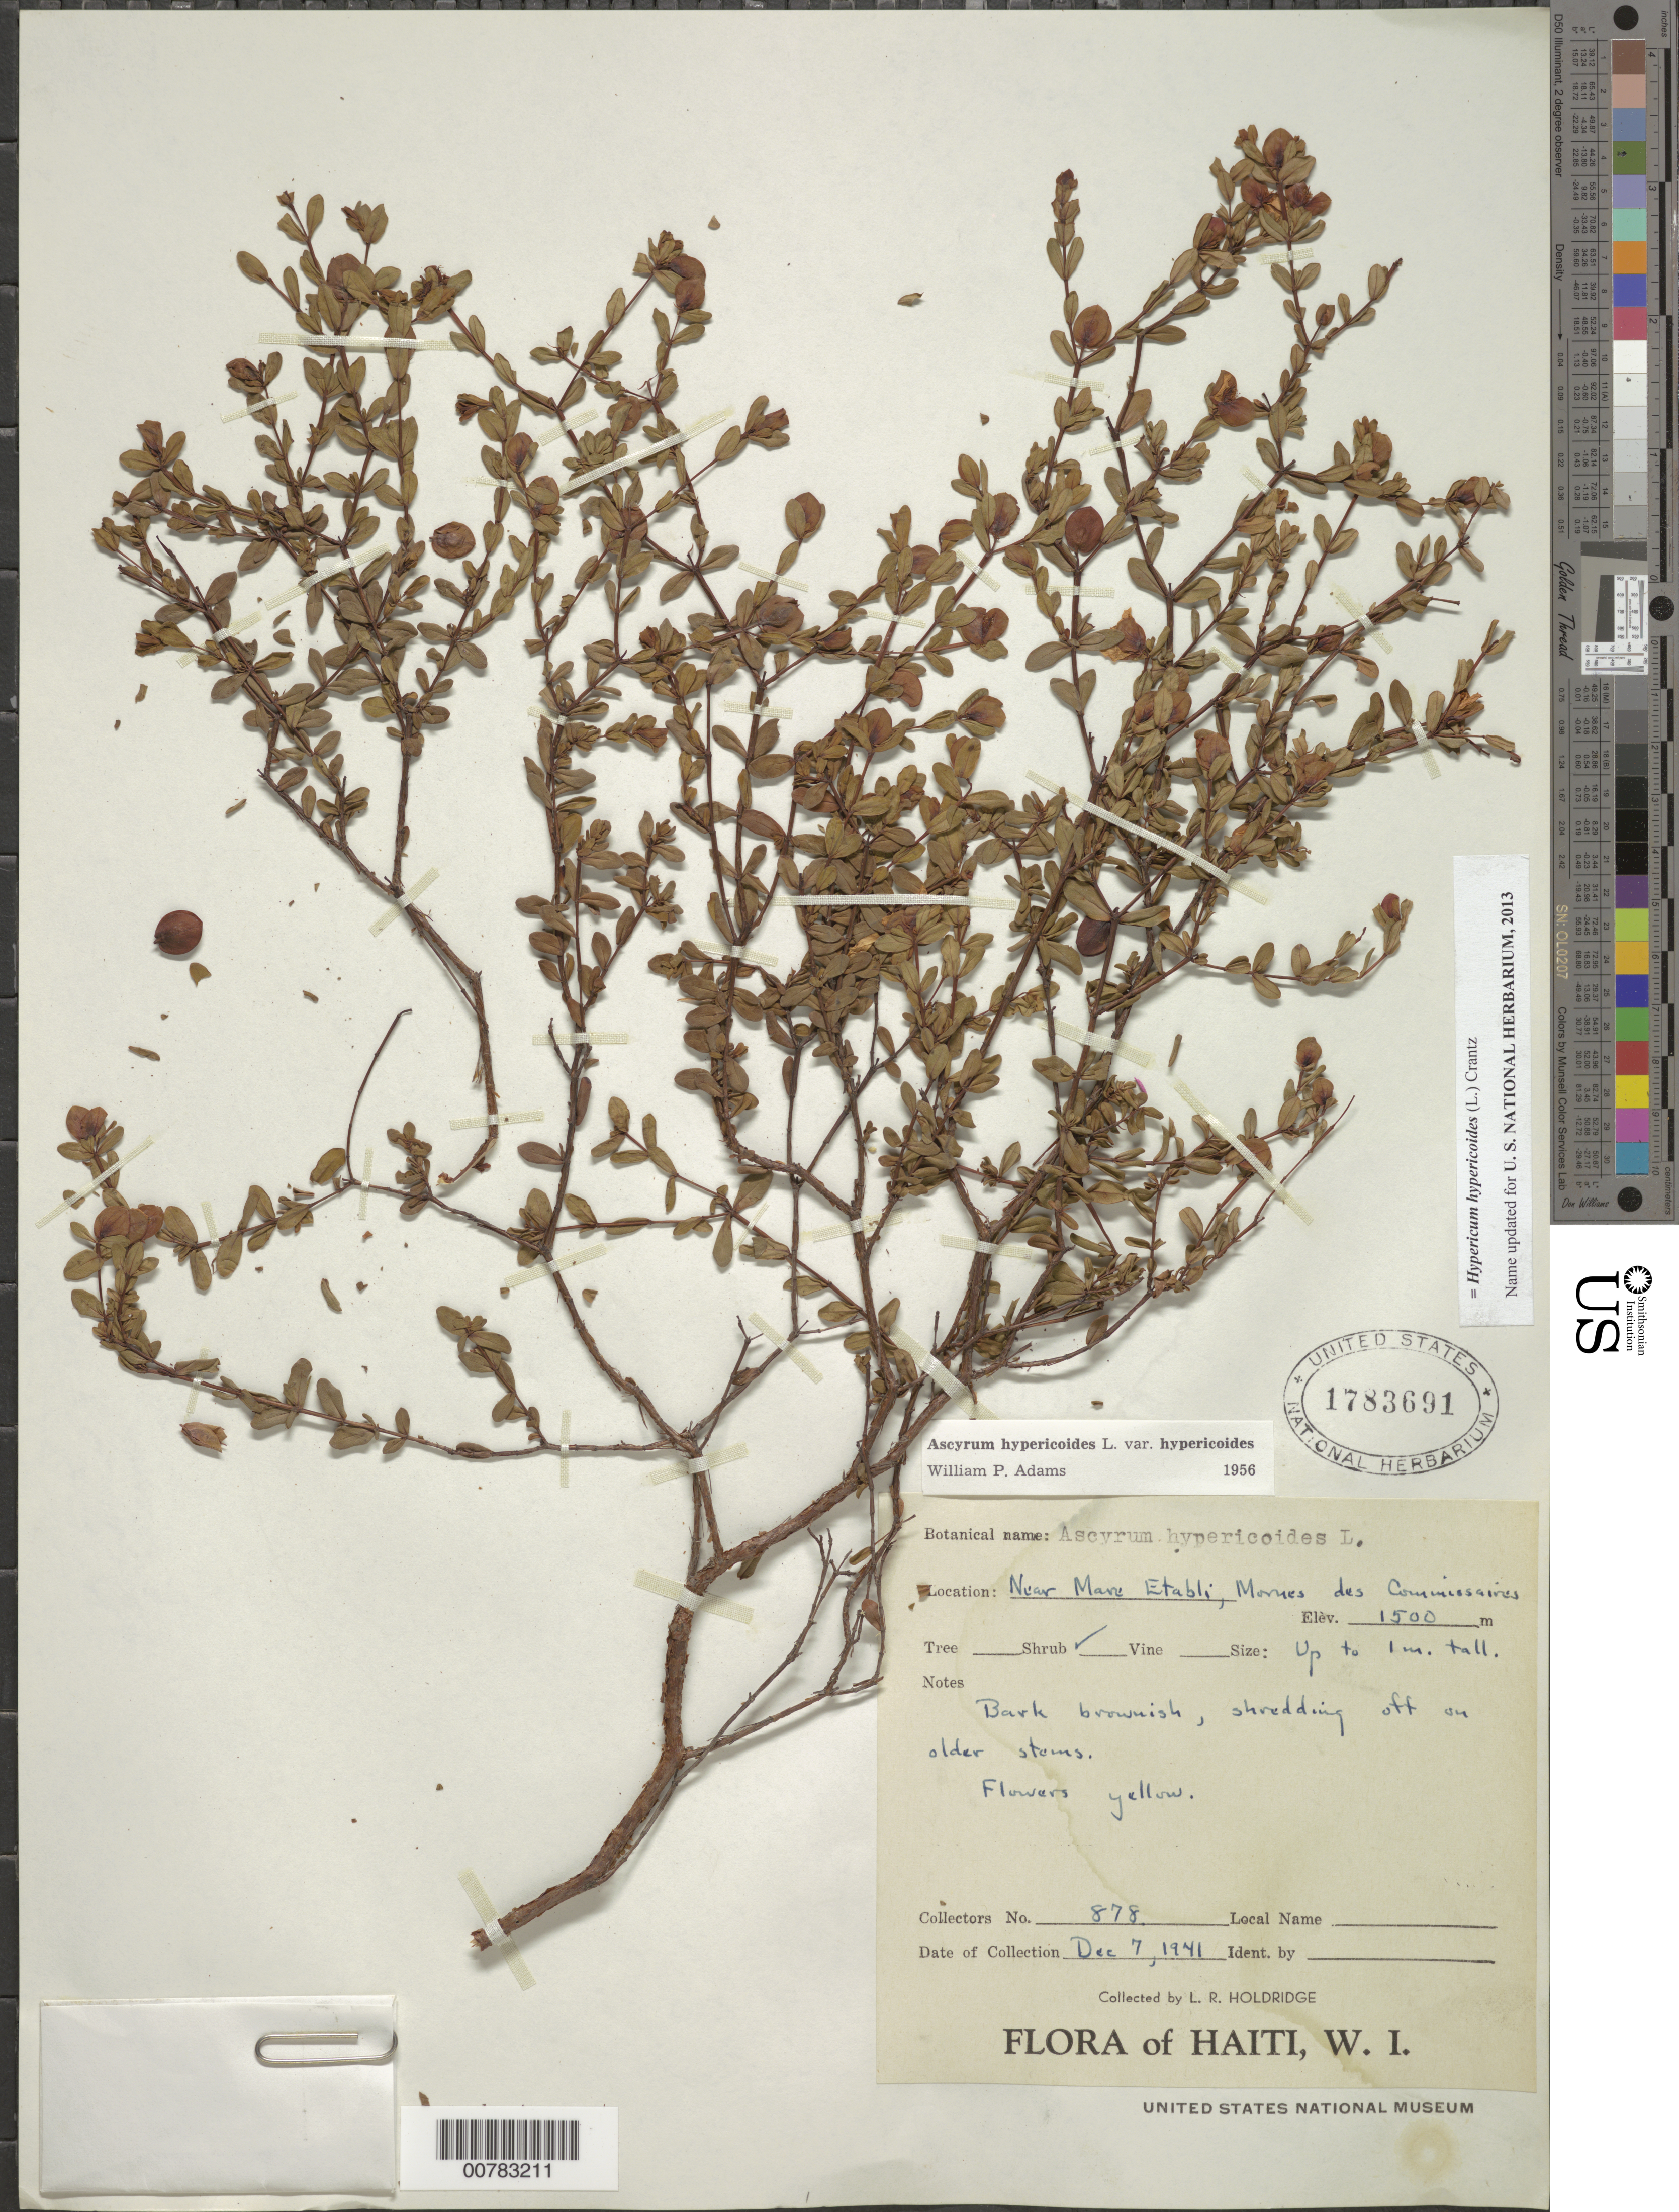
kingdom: Plantae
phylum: Tracheophyta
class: Magnoliopsida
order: Malpighiales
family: Hypericaceae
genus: Hypericum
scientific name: Hypericum hypericoides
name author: (L.) Crantz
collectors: L. Holdridge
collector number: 878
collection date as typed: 07 Dec 1941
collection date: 1941-12-07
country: Haiti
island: Hispaniola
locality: Near Mare Etabli, Mornes des Commissaires.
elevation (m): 1500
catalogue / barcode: US 1783691